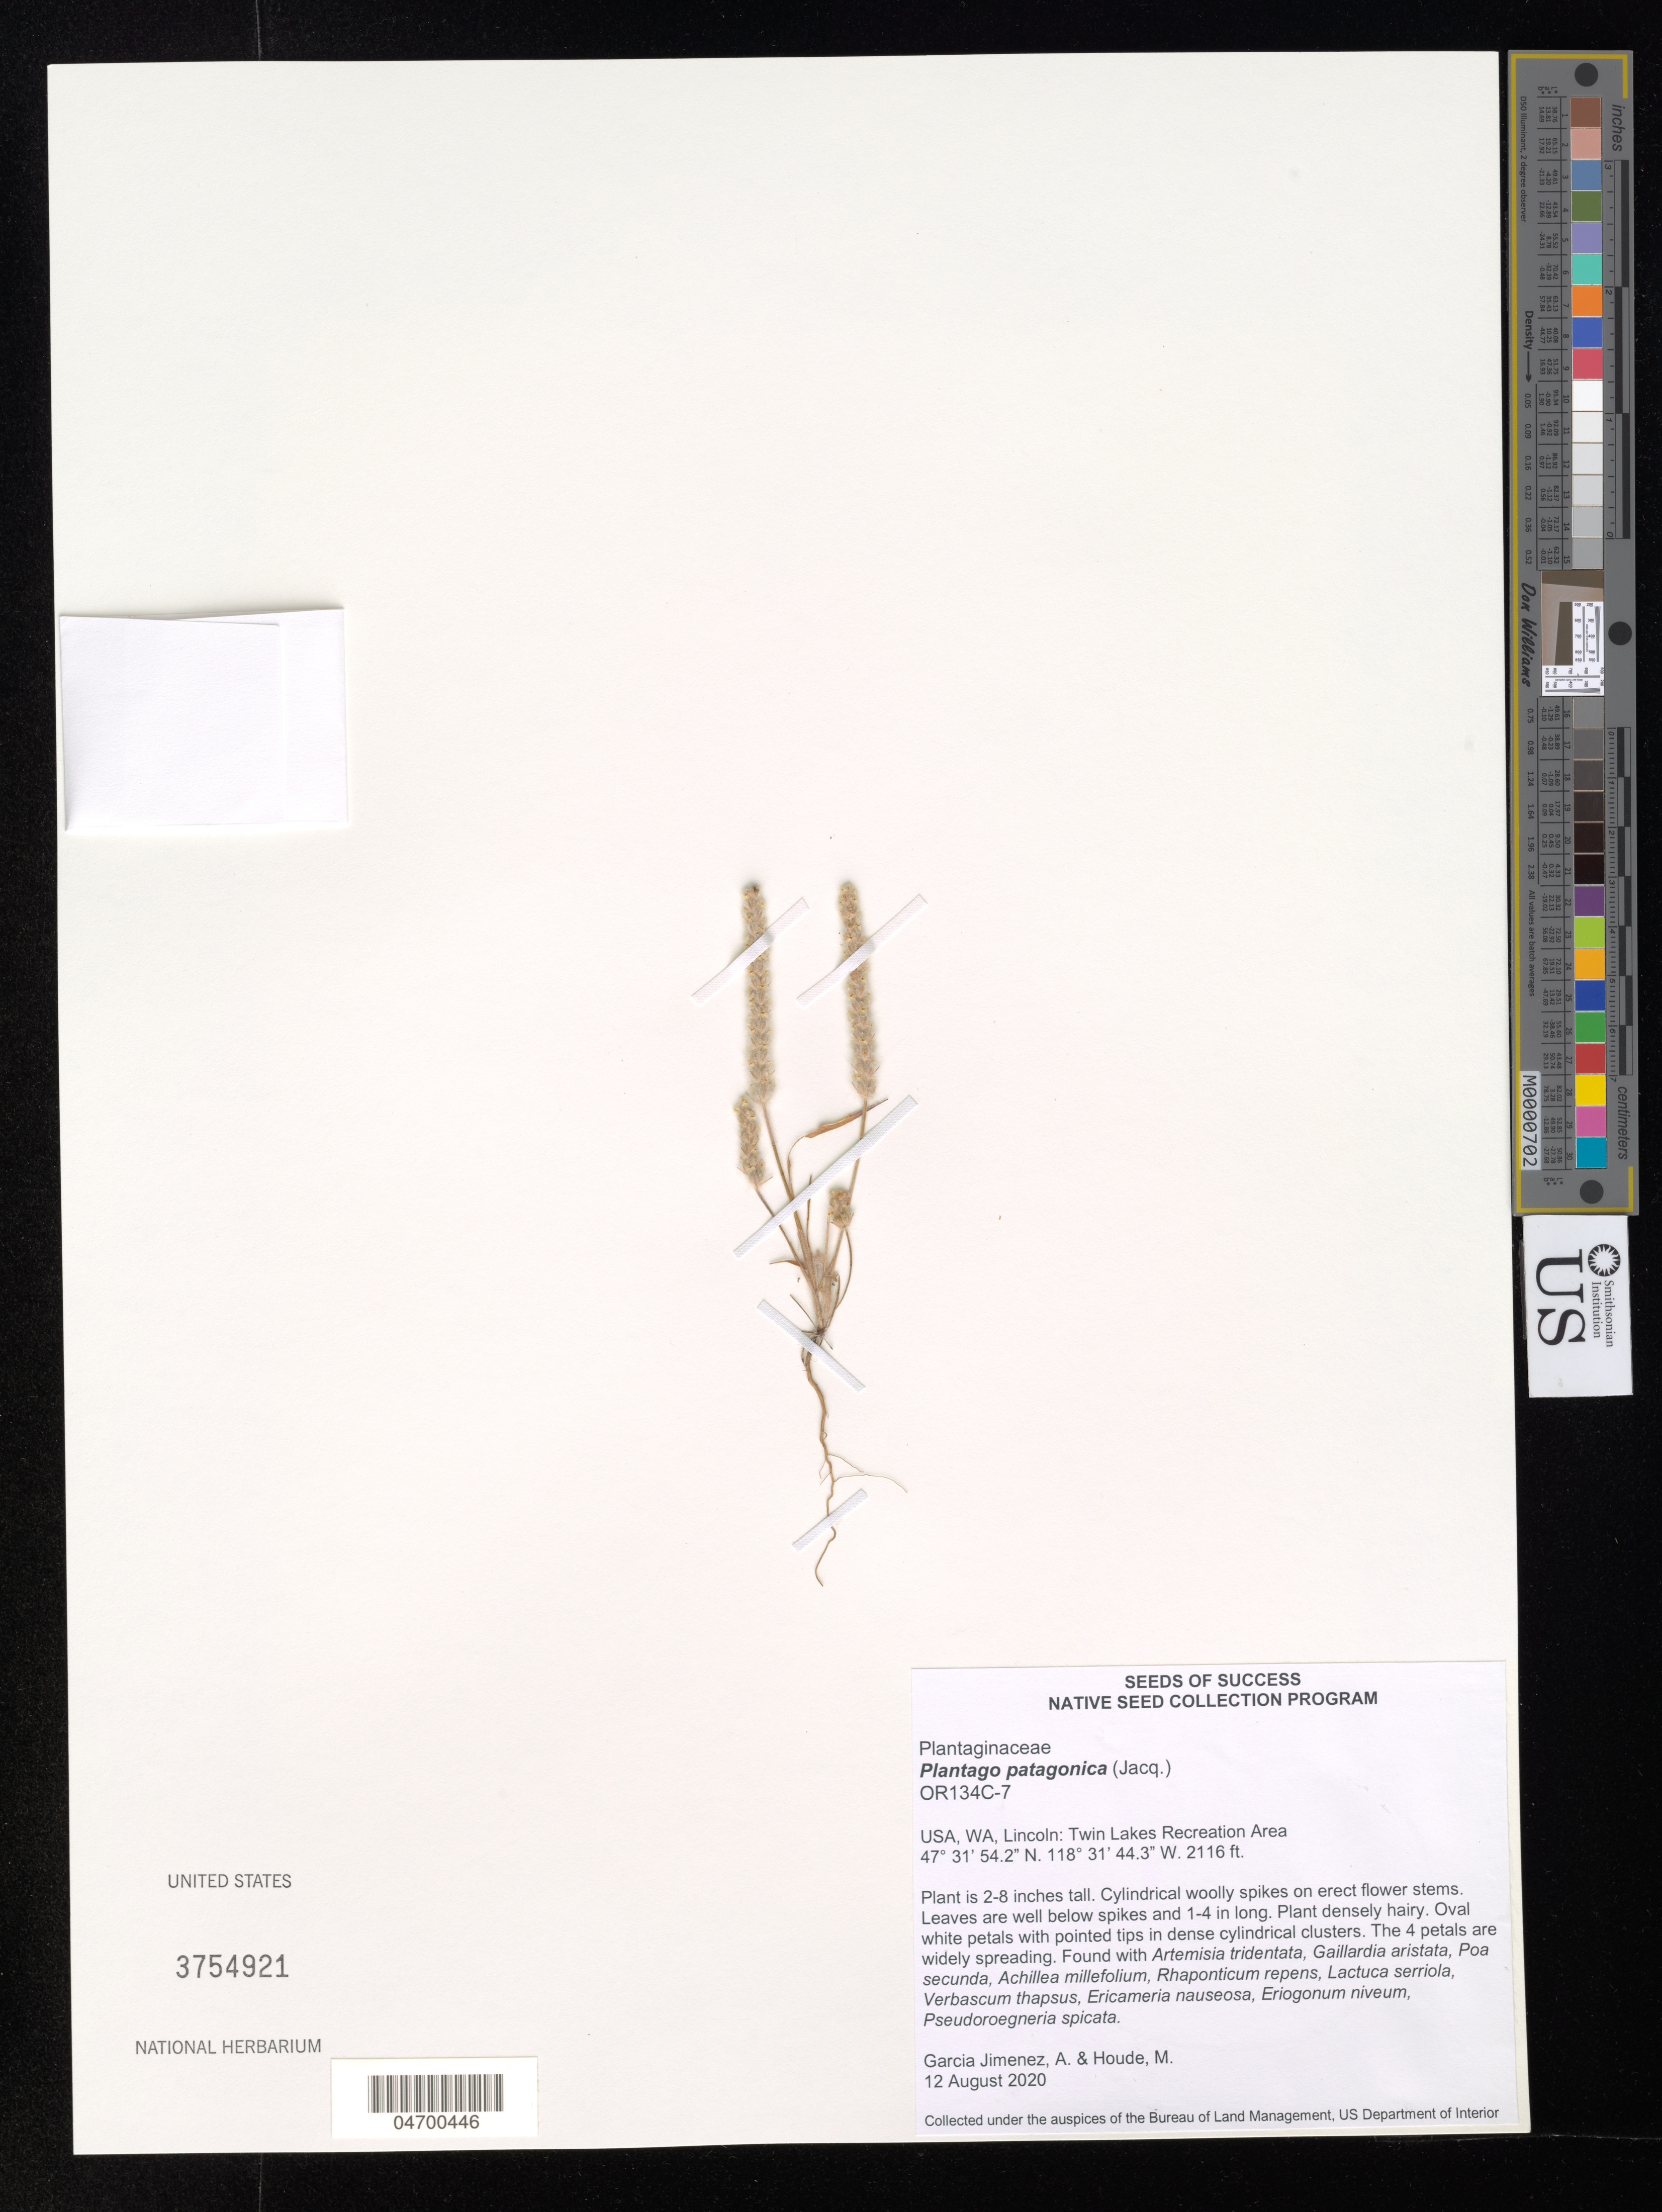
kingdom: Plantae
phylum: Tracheophyta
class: Magnoliopsida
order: Lamiales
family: Plantaginaceae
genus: Plantago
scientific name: Plantago patagonica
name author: Jacq.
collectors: A. Garcia Jimenez & H. Vielstich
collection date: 2020-08-12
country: United States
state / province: Washington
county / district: Lincoln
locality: WA, Lincoln: Twin Lakes Recreation Area.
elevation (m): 645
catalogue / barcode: US 3754921